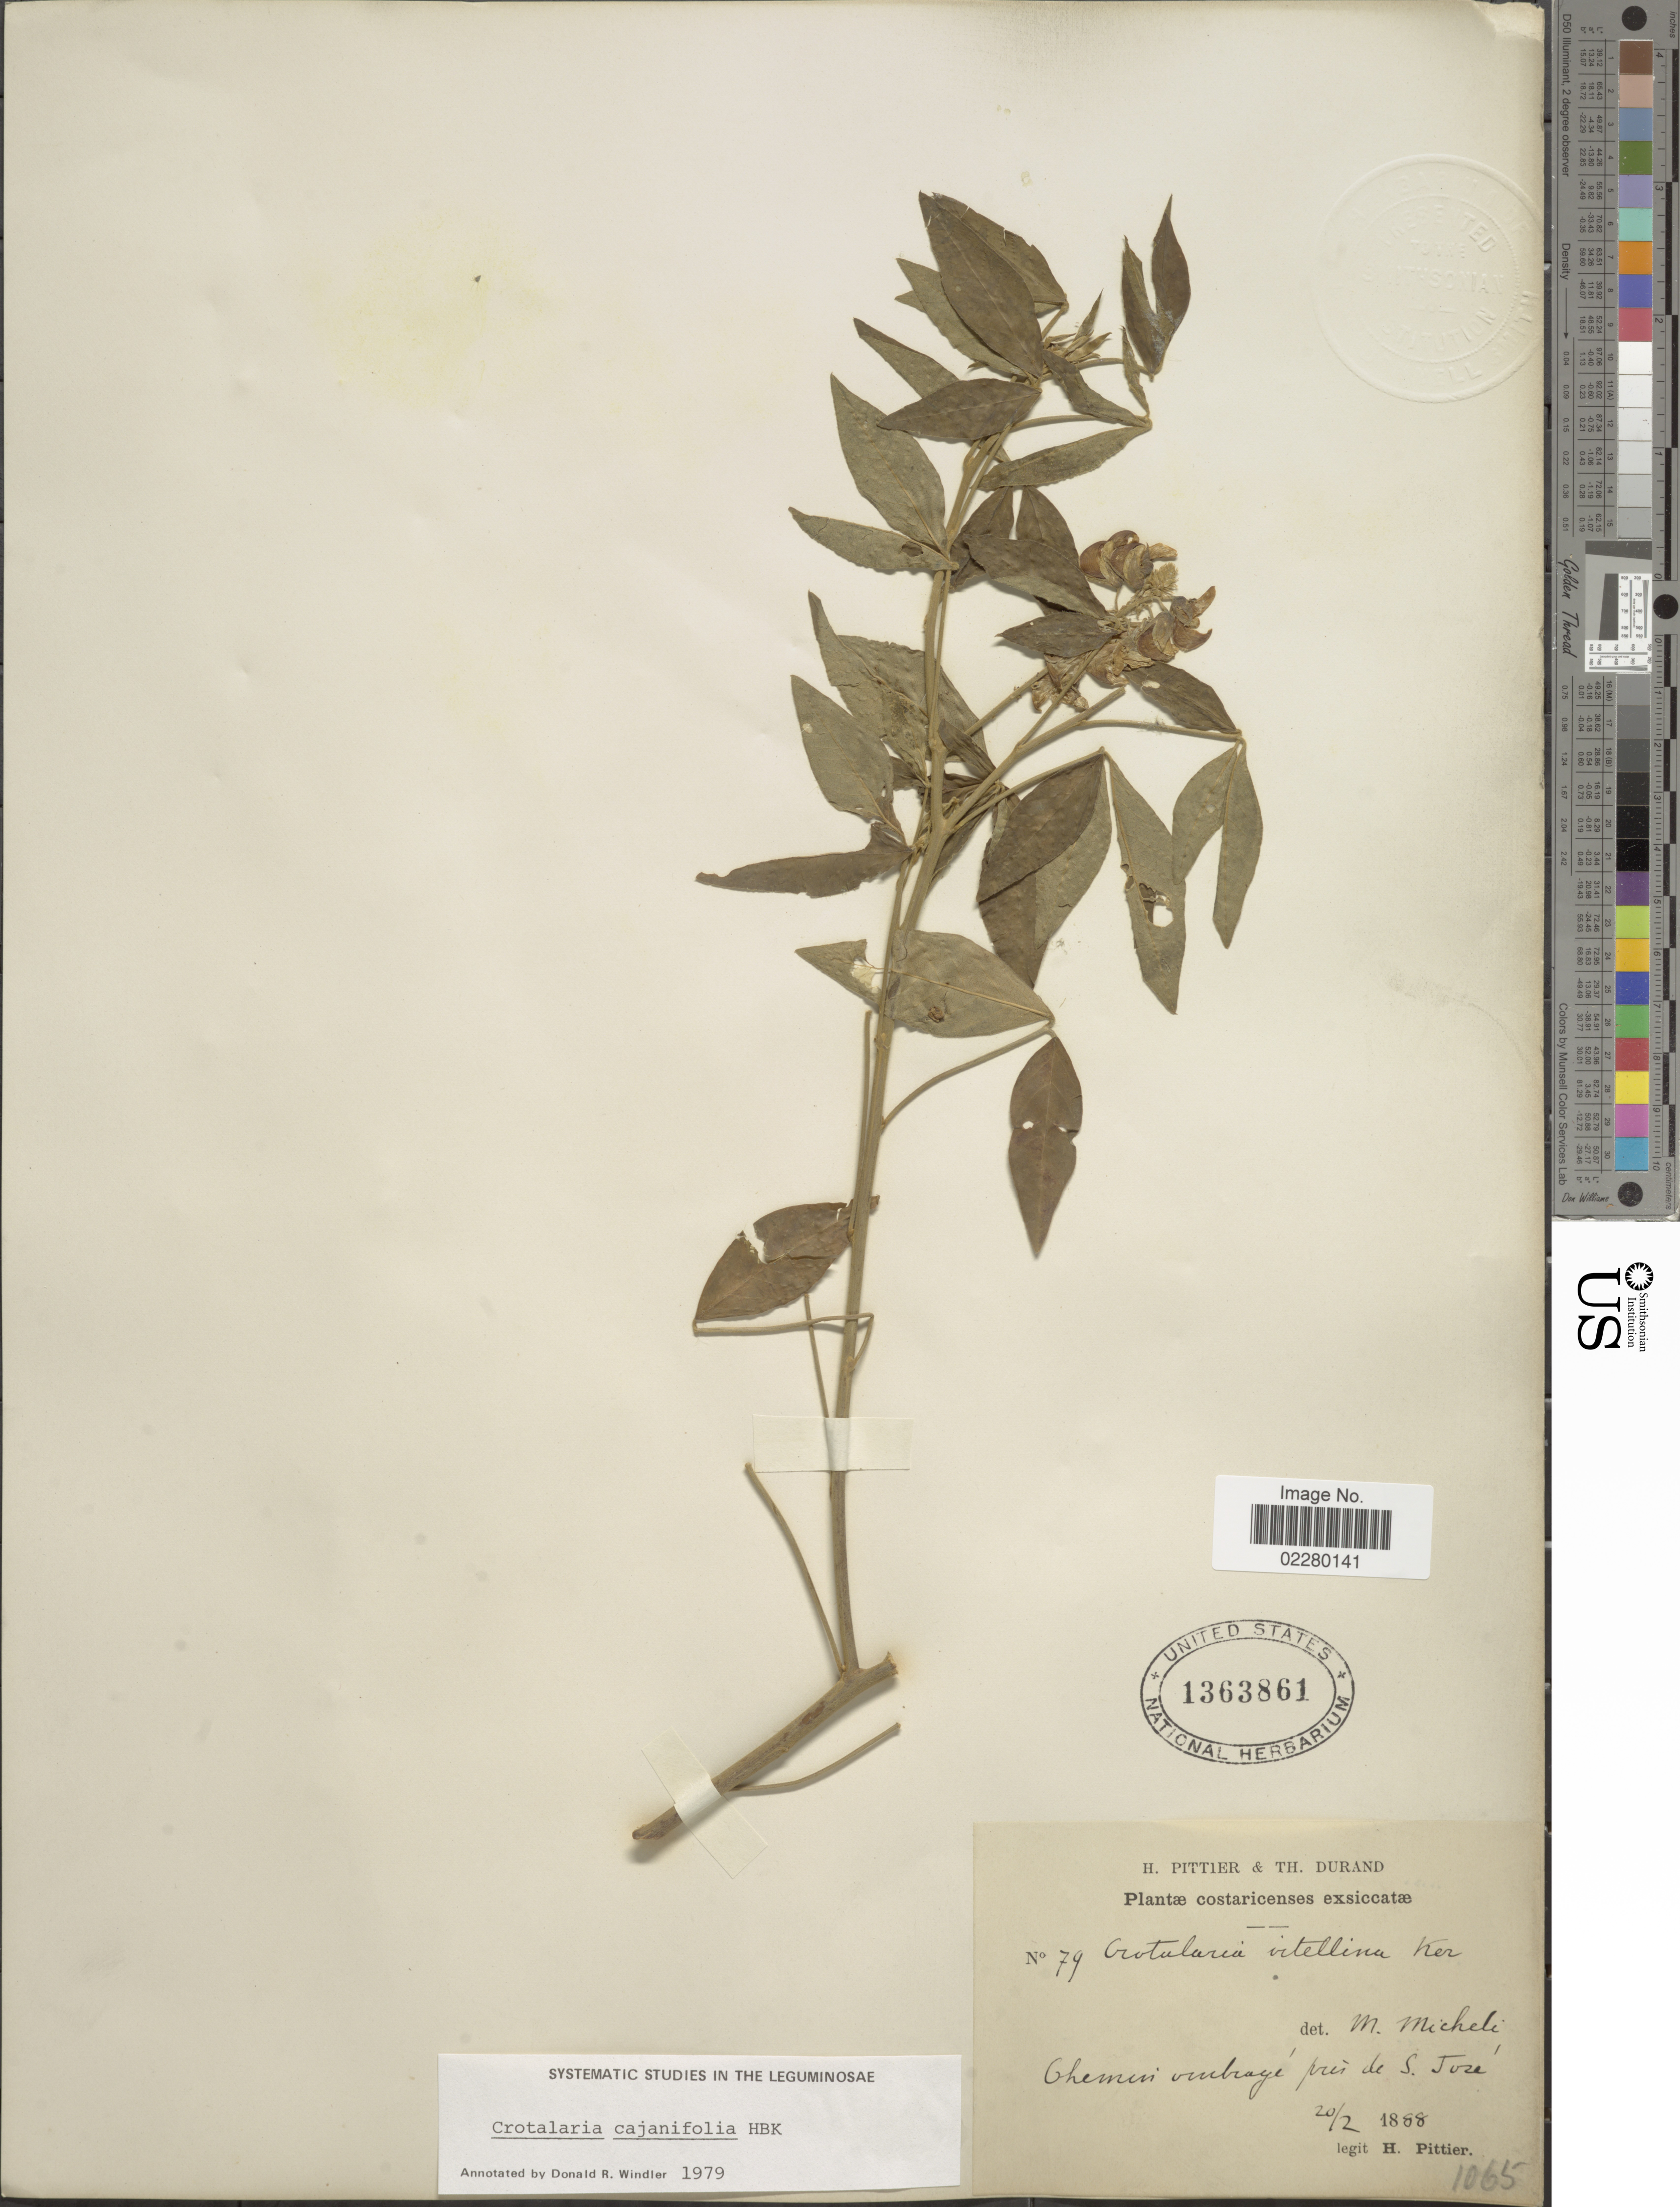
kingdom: Plantae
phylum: Tracheophyta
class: Magnoliopsida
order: Fabales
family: Fabaceae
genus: Crotalaria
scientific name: Crotalaria cajanifolia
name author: Kunth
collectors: H. F. Pittier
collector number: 79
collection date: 1888-02-20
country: Costa Rica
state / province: San José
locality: Près de S. José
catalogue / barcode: US 1363861